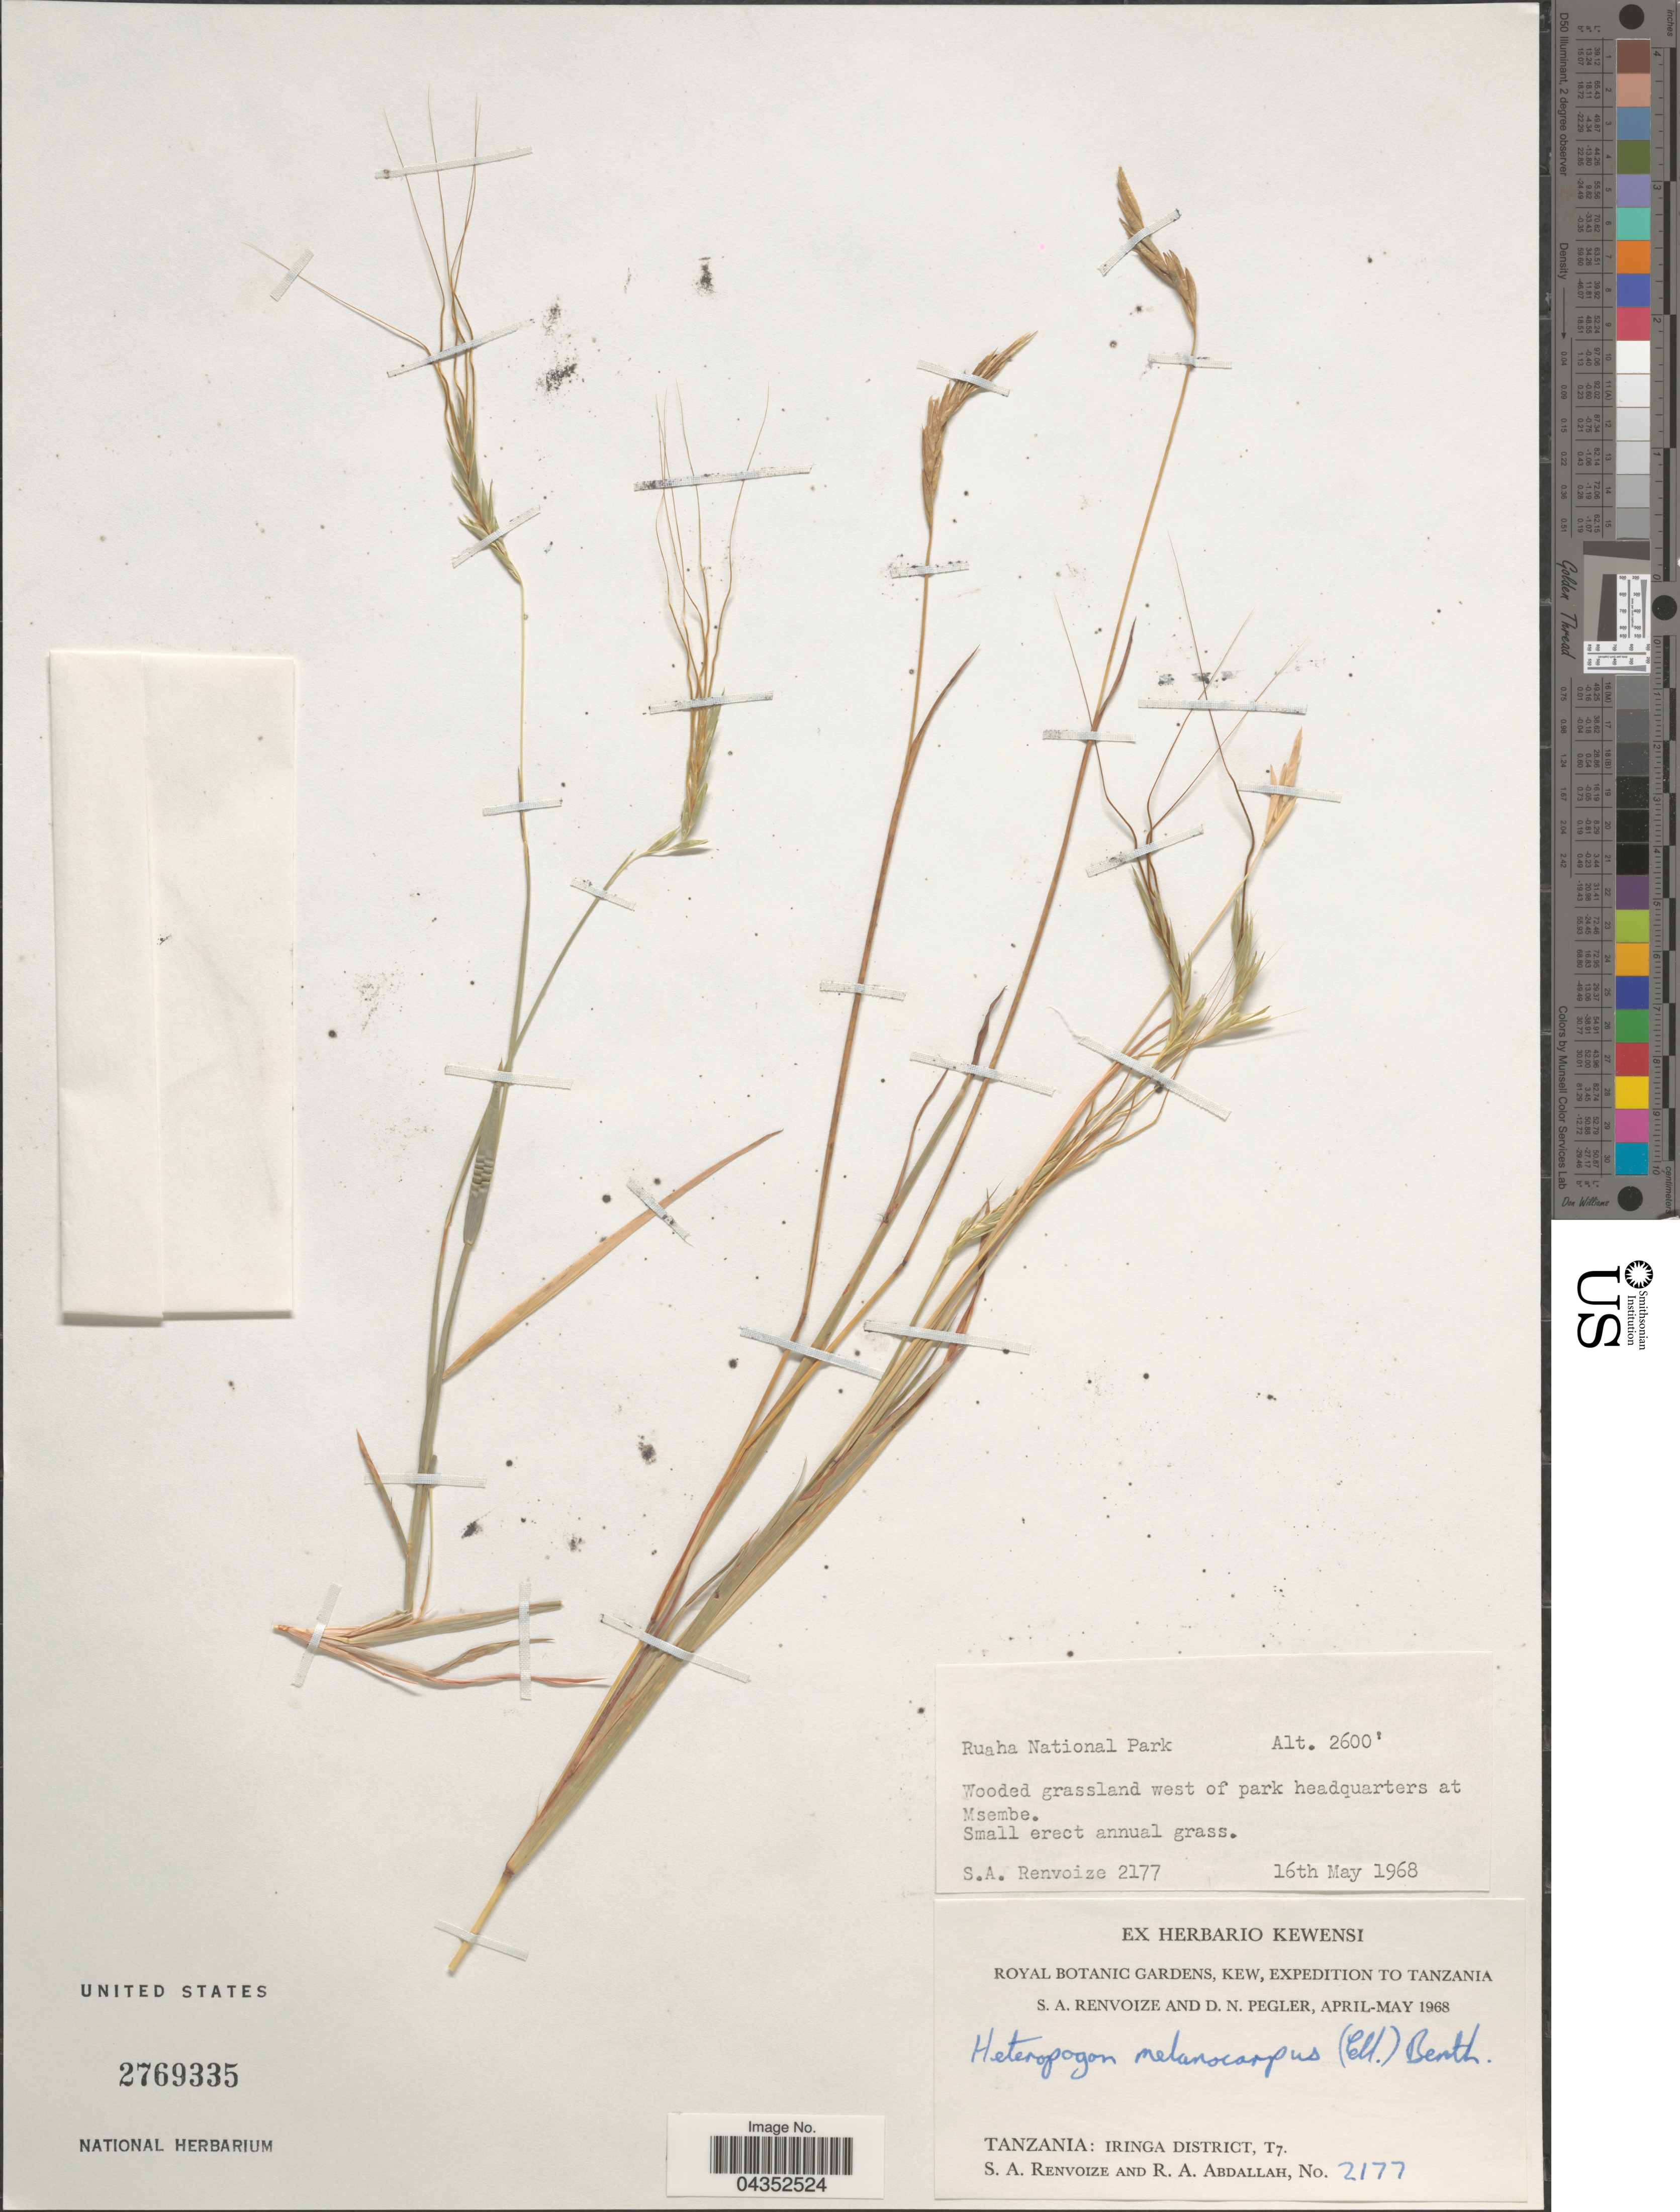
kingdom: Plantae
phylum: Tracheophyta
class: Liliopsida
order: Poales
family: Poaceae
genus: Heteropogon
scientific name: Heteropogon melanocarpus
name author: (Elliott) Benth.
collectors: S. A. Renvoize & R. Abdallah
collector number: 2177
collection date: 1968-05-16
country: Tanzania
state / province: Iringa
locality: Ruaha National Park. Wooded grassland west of park headquarters at Msembe. Royal Botanic Gardens, Kew, Expedition to Tanzania S.A. Renvoize and D.N. Pegler, April-May 1968. Iringa District, T7.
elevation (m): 792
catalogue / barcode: US 2769335